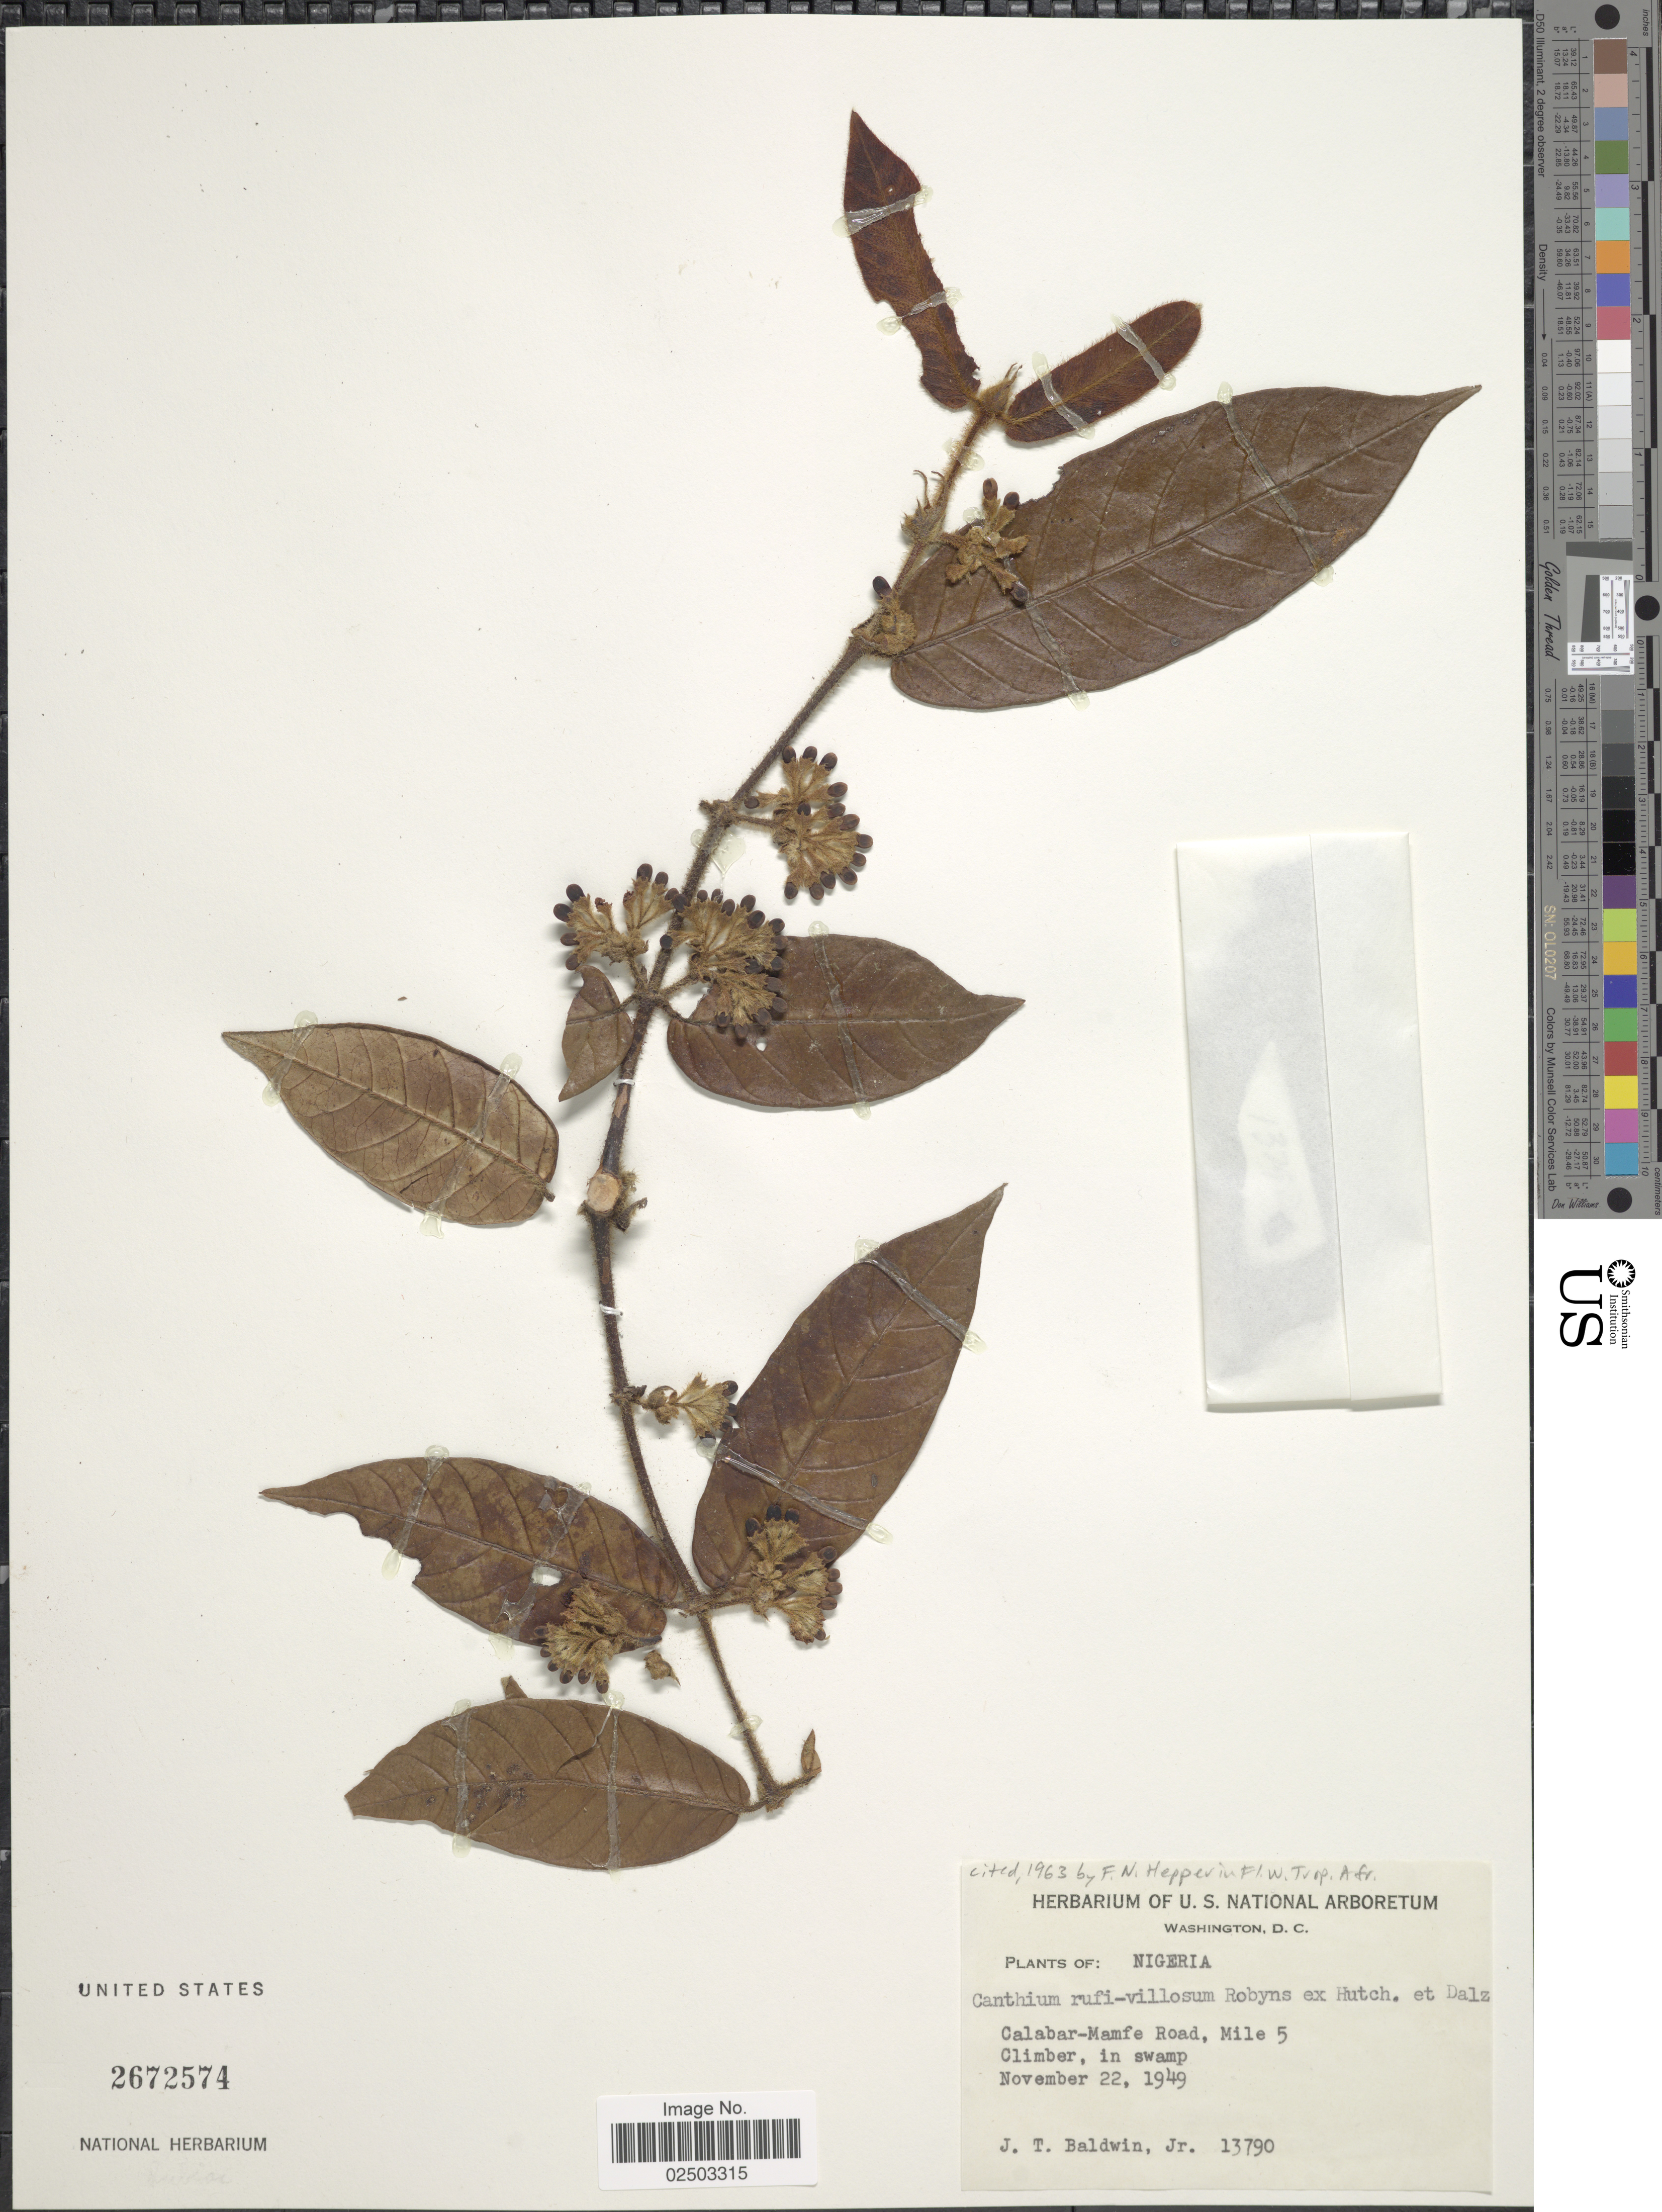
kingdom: Plantae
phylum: Tracheophyta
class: Magnoliopsida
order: Gentianales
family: Rubiaceae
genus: Canthium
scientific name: Canthium rufivillosum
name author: Robyns ex Hutch. & Dalziel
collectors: J. T. Baldwin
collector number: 13790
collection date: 1949-11-22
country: Nigeria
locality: Calabar-Mamfe Road, Mile 5 Climber, in swamp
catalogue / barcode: US 2672574